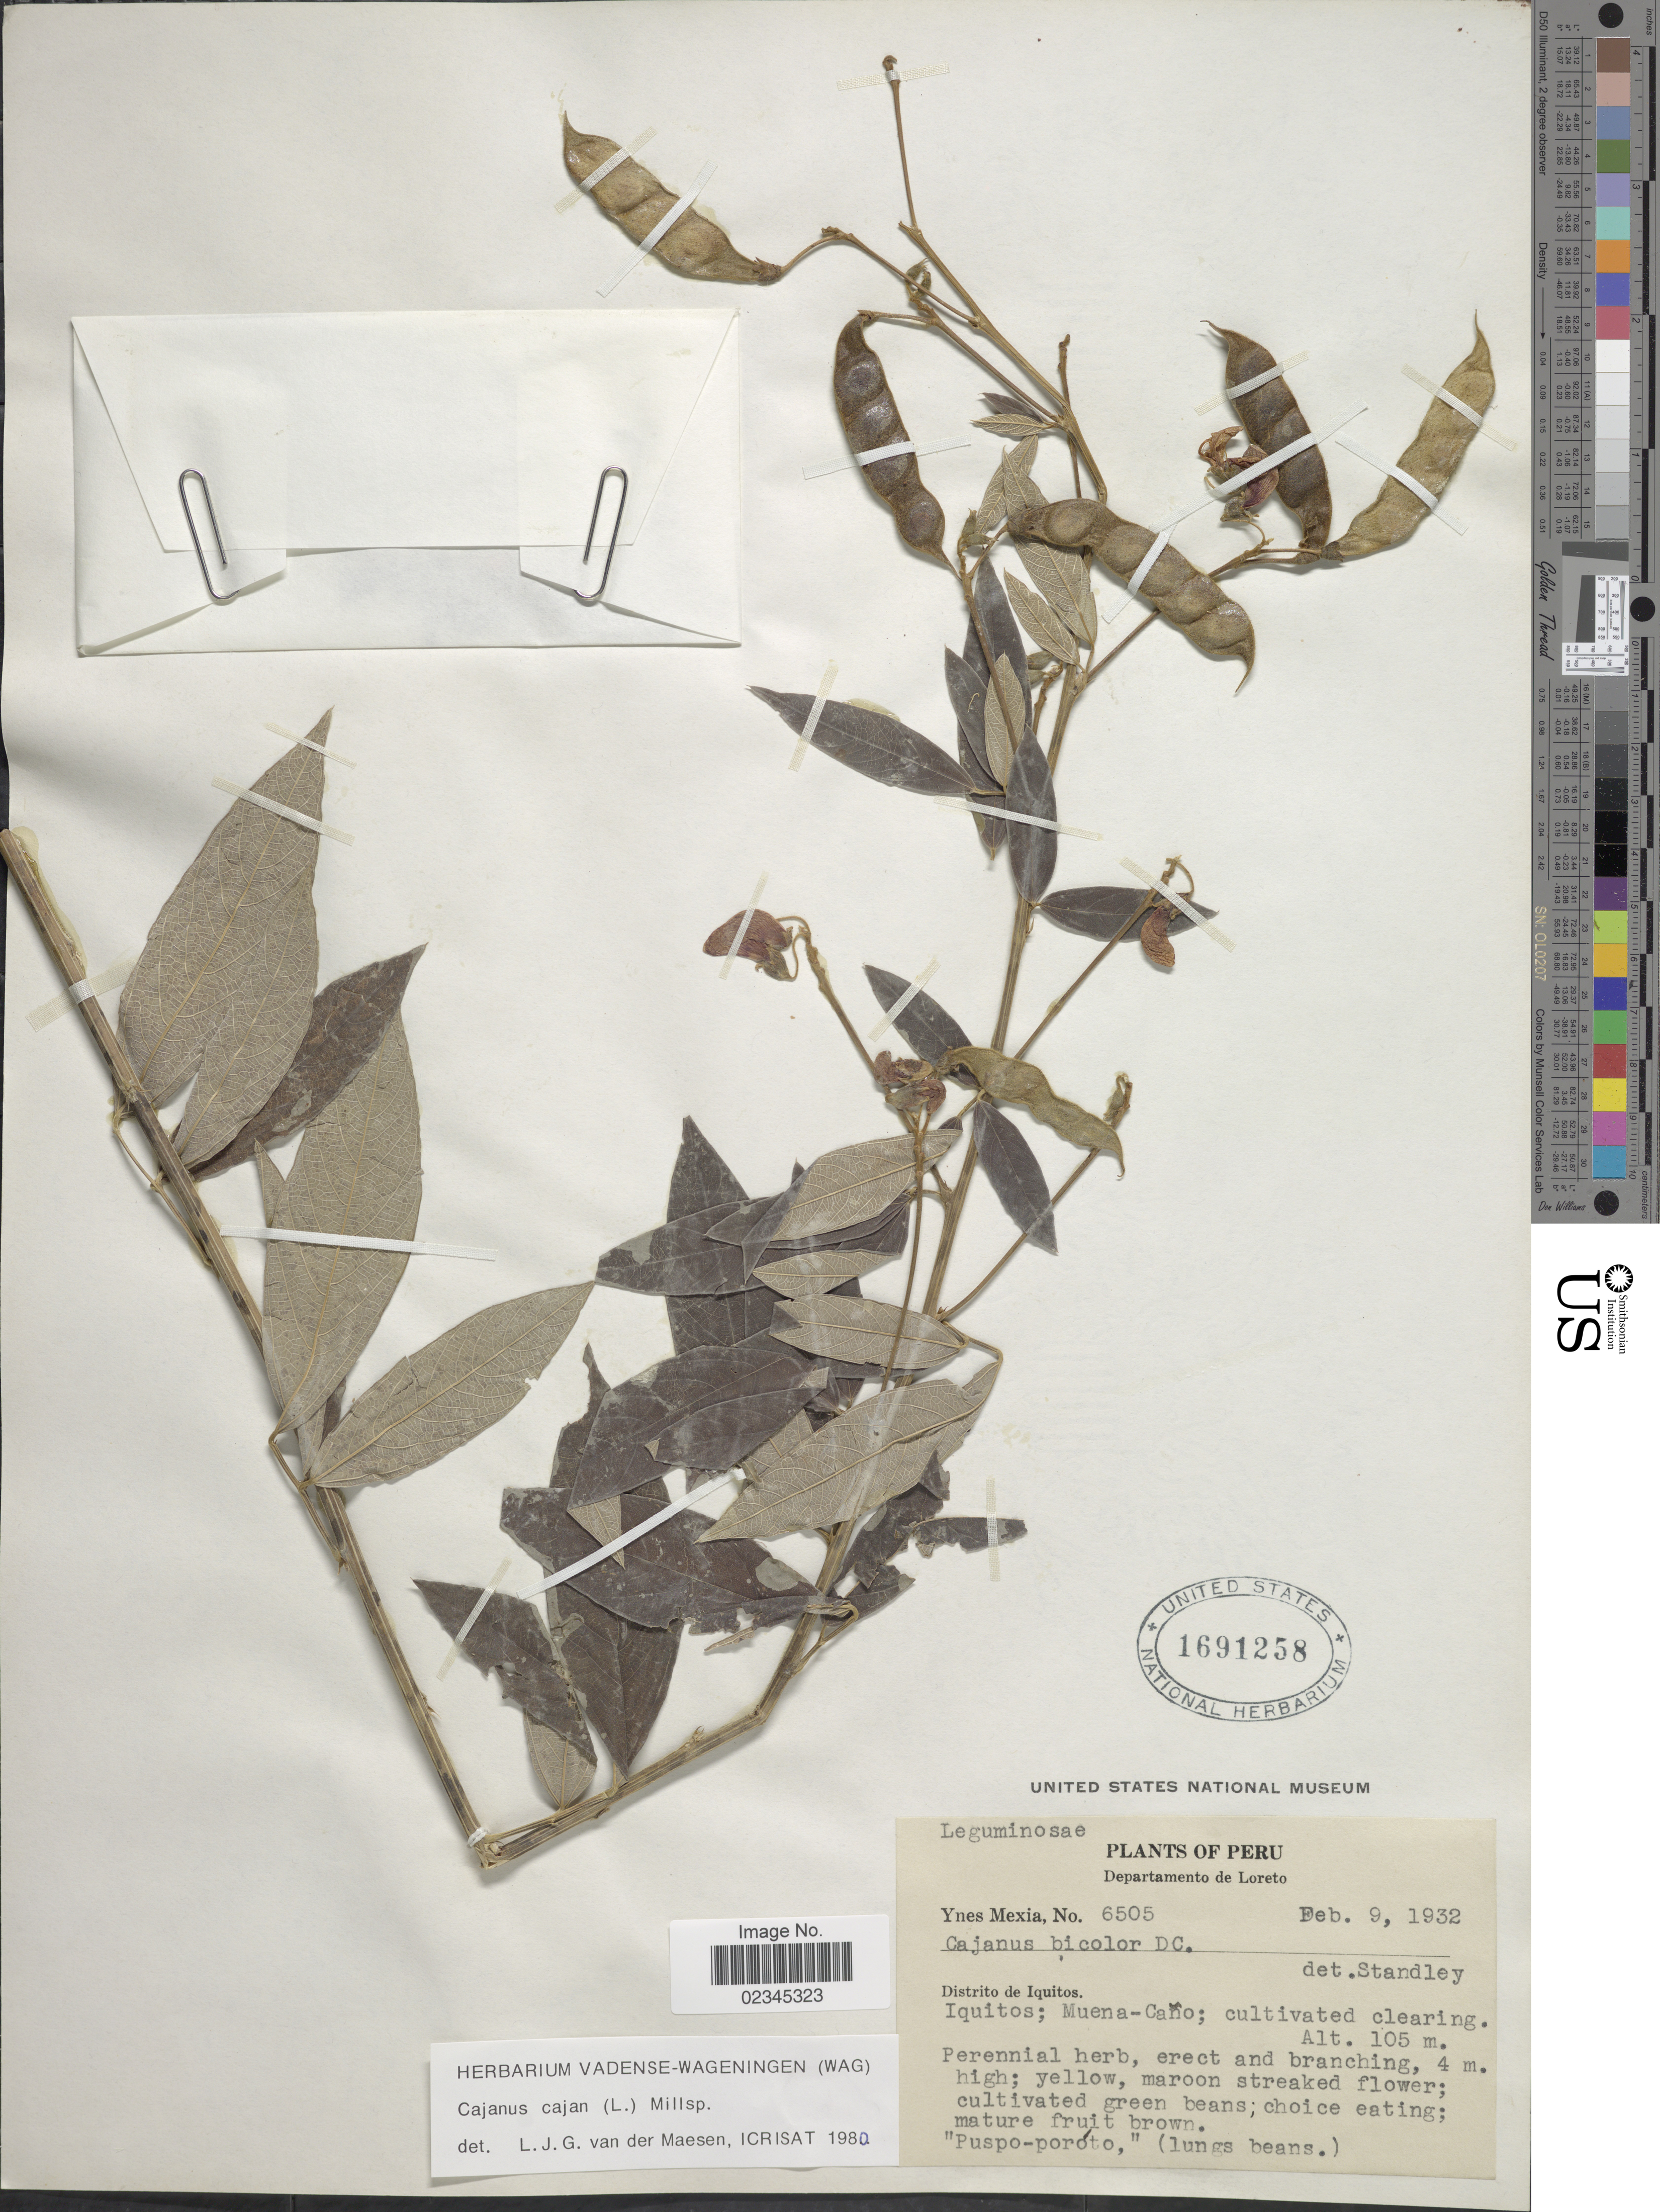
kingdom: Plantae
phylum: Tracheophyta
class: Magnoliopsida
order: Fabales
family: Fabaceae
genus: Cajanus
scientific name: Cajanus cajan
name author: (L.) Huth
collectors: Y. Mexia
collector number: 6505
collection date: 1932-02-09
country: Peru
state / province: Loreto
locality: Distrito de Iquitos. Iquitos; Muena-Caño; cultivated clearing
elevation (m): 105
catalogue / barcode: US 1691258